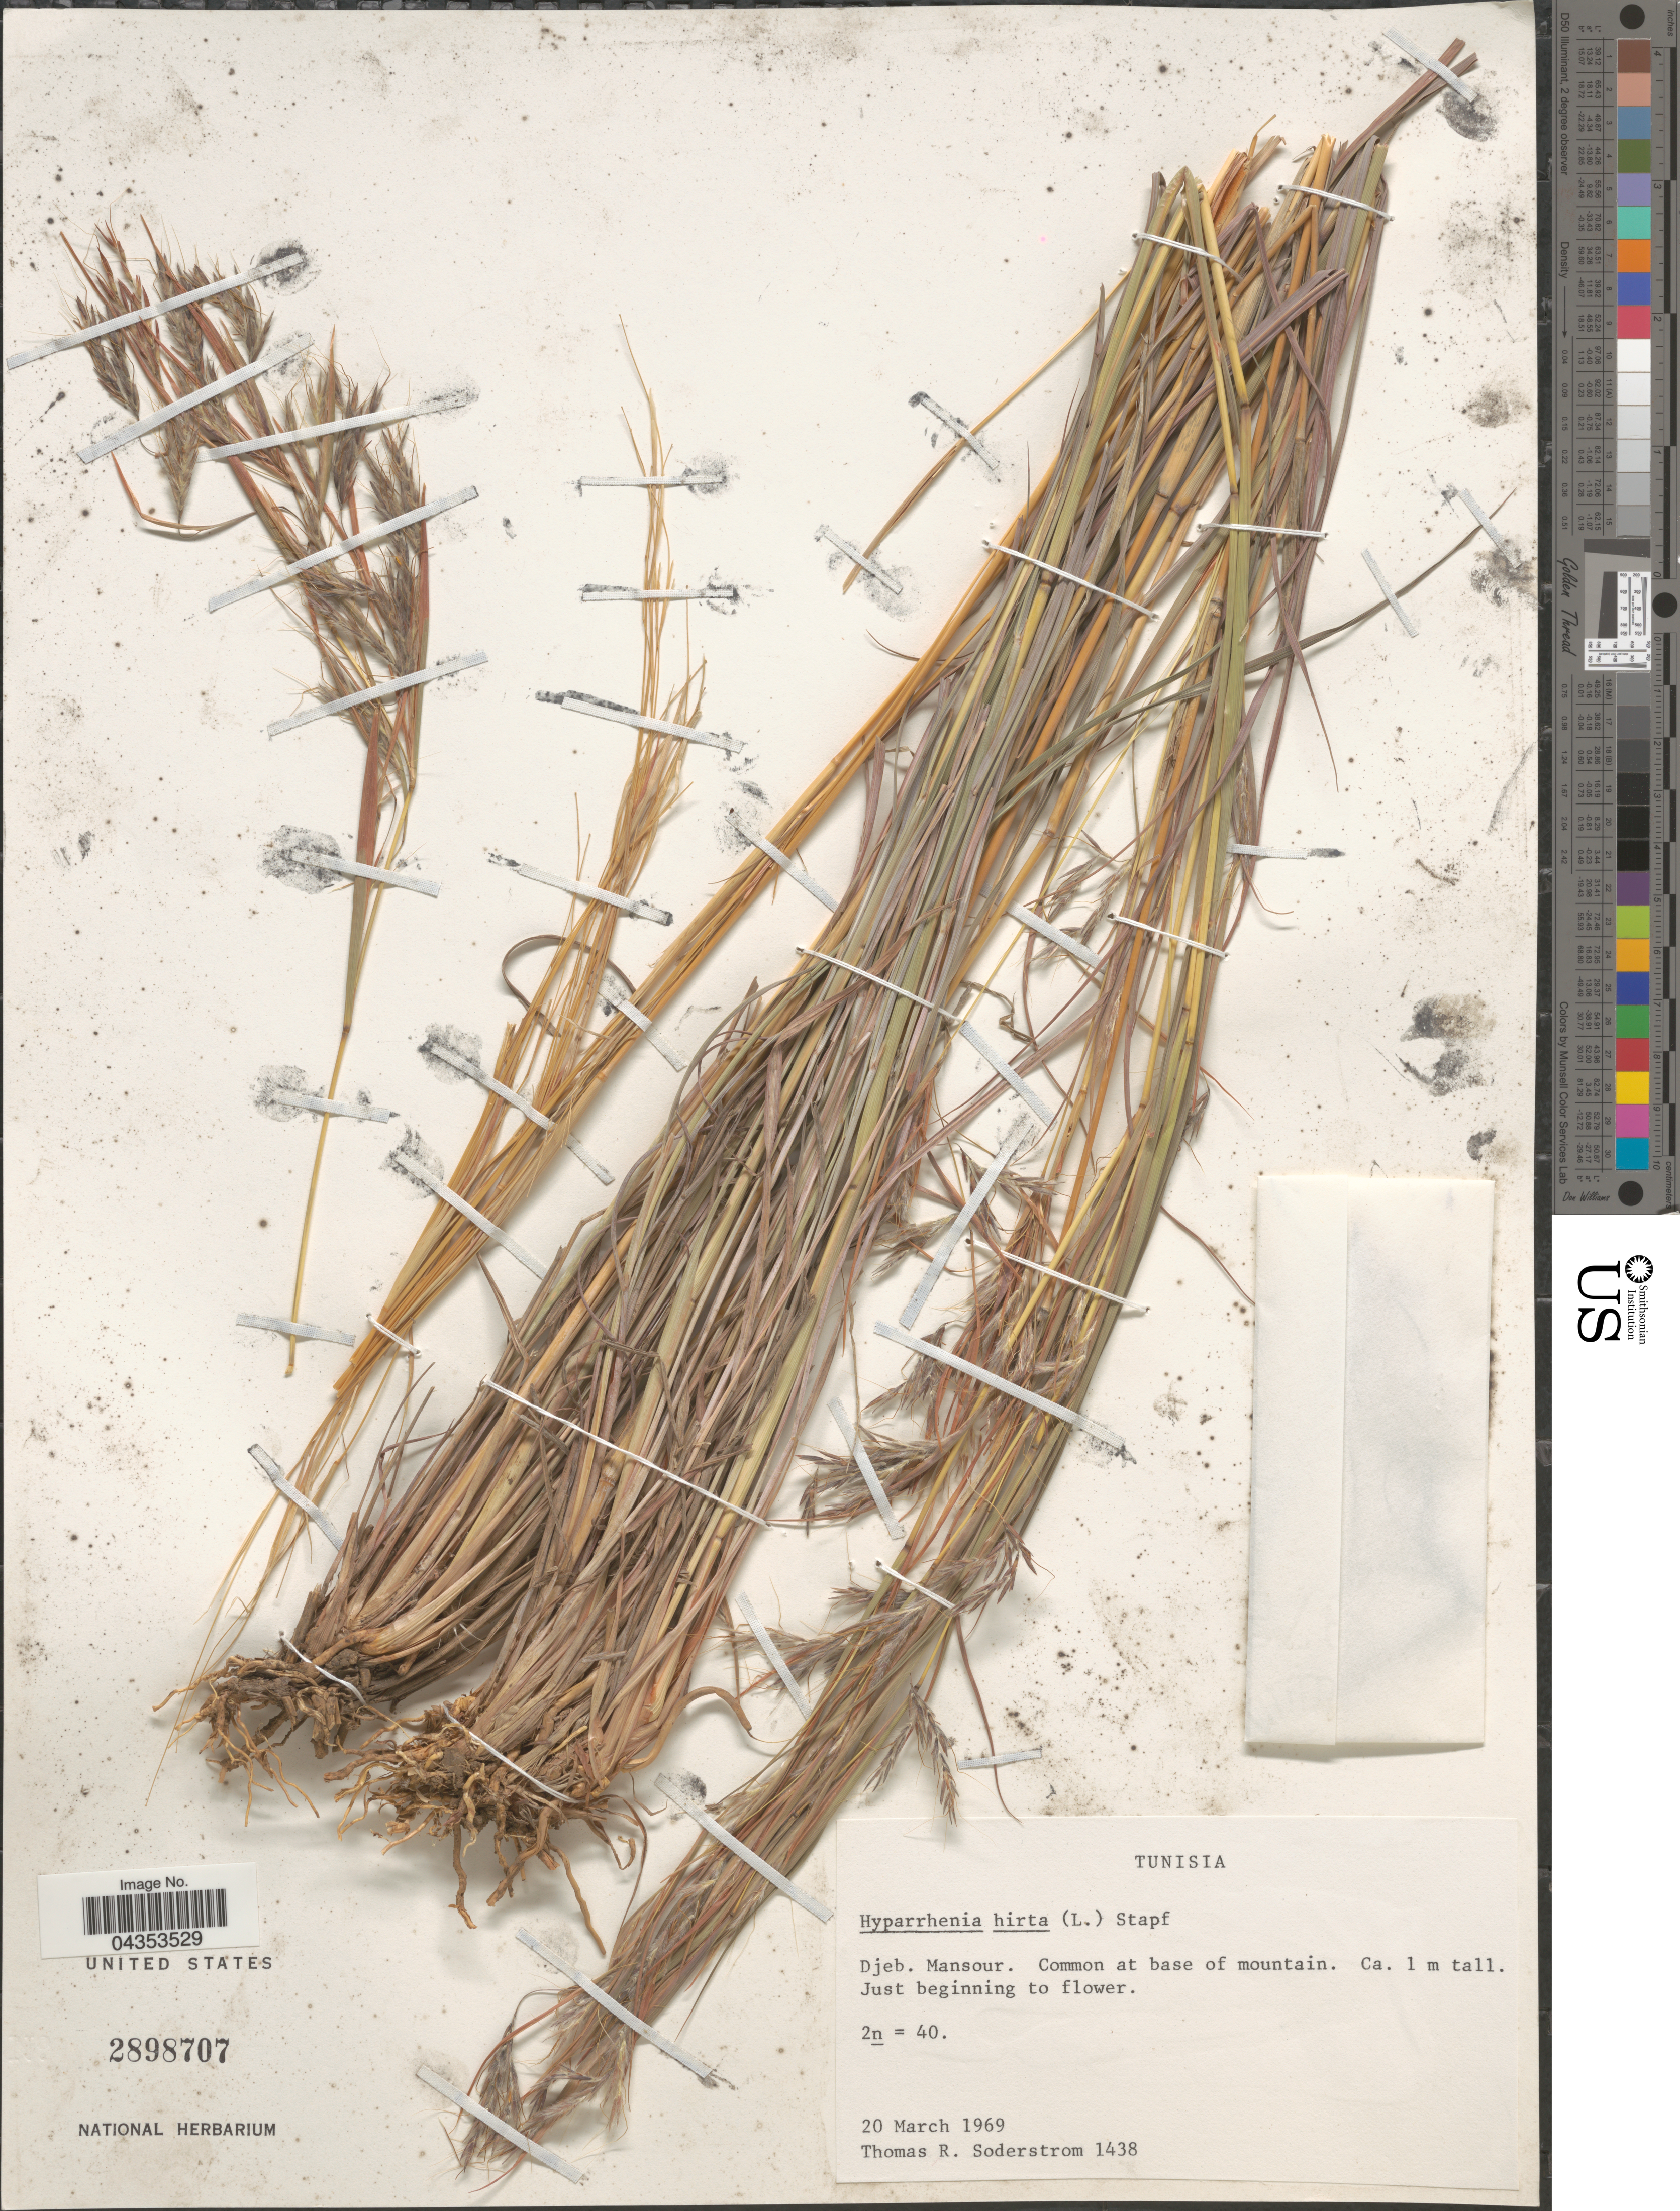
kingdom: Plantae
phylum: Tracheophyta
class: Liliopsida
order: Poales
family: Poaceae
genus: Hyparrhenia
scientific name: Hyparrhenia hirta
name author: (L.) Stapf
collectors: T. R. Soderstrom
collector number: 1438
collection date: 1969-03-20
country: Tunisia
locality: Djeb. Mansour. Common at base of mountain.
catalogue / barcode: US 2898707